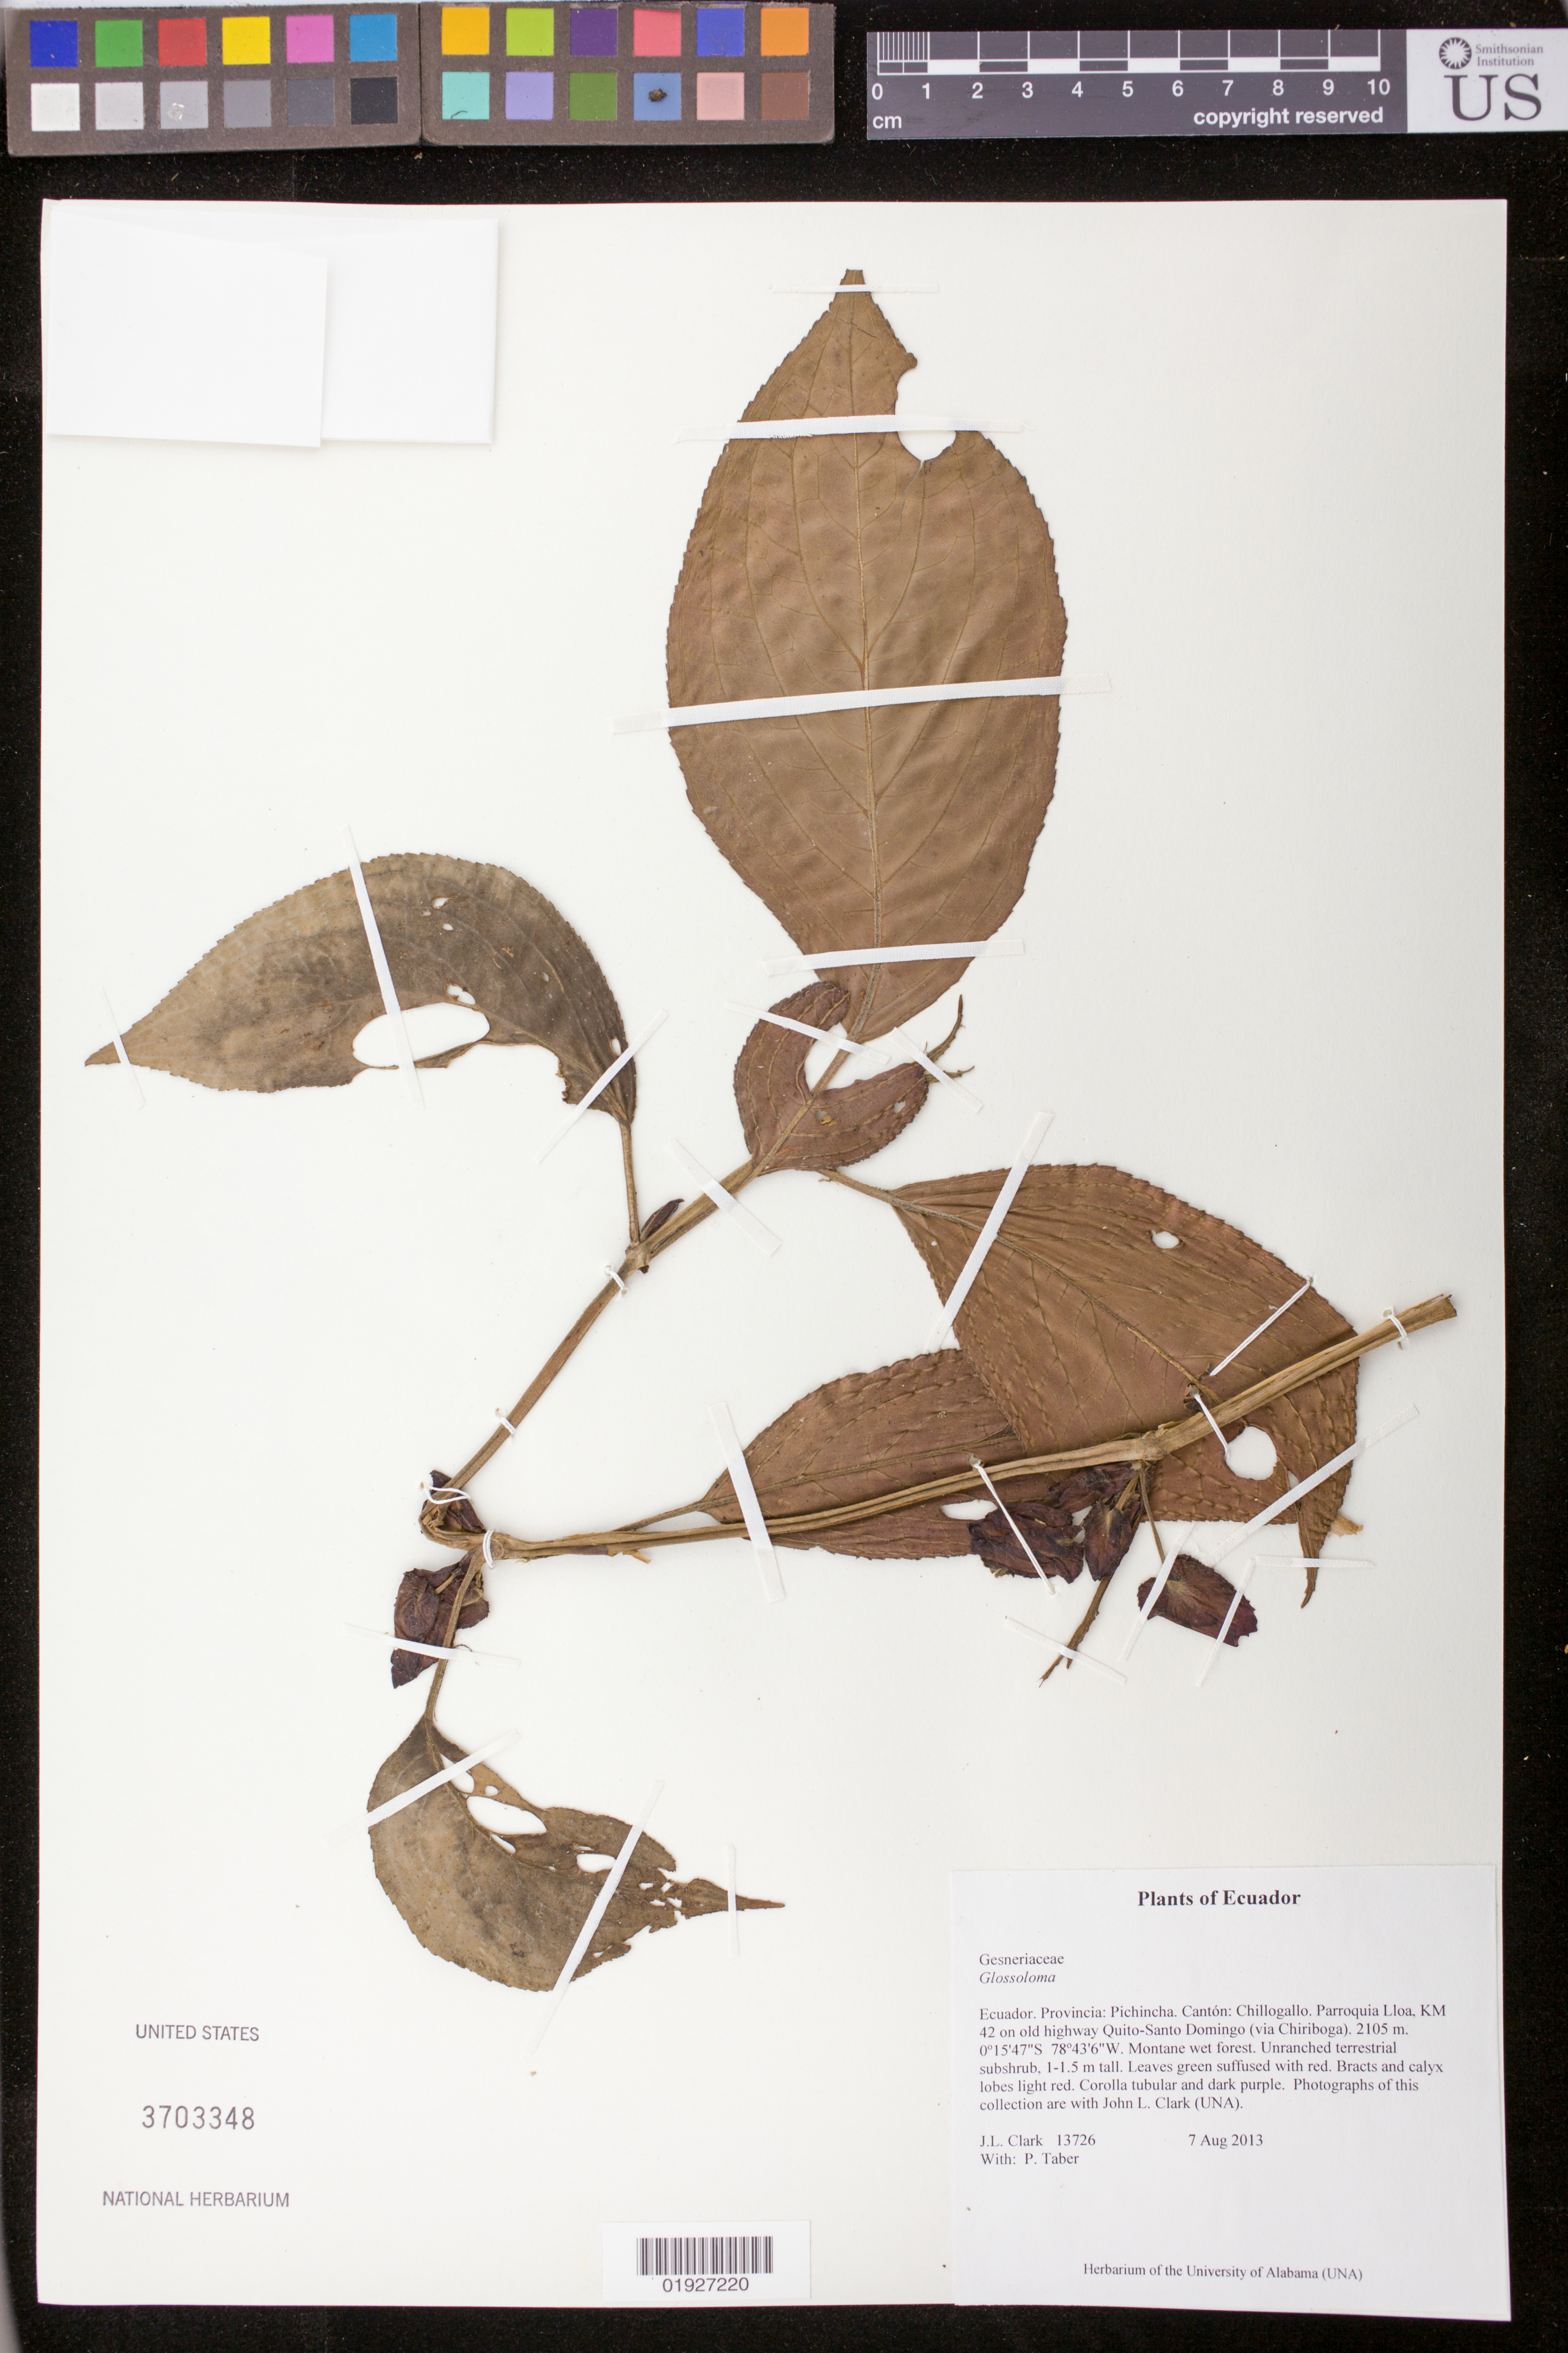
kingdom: Plantae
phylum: Tracheophyta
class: Magnoliopsida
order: Lamiales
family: Gesneriaceae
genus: Glossoloma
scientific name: Glossoloma sp.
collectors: J. L. Clark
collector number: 13726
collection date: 2013-08-07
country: Ecuador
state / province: Pichincha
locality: Canton; Chillogallo. Parroquia Lloa, KM 42 on old highways Quito-Santo Domingo (via Chiriboga).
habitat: Montane wet forest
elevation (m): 2105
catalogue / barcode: US 3703348